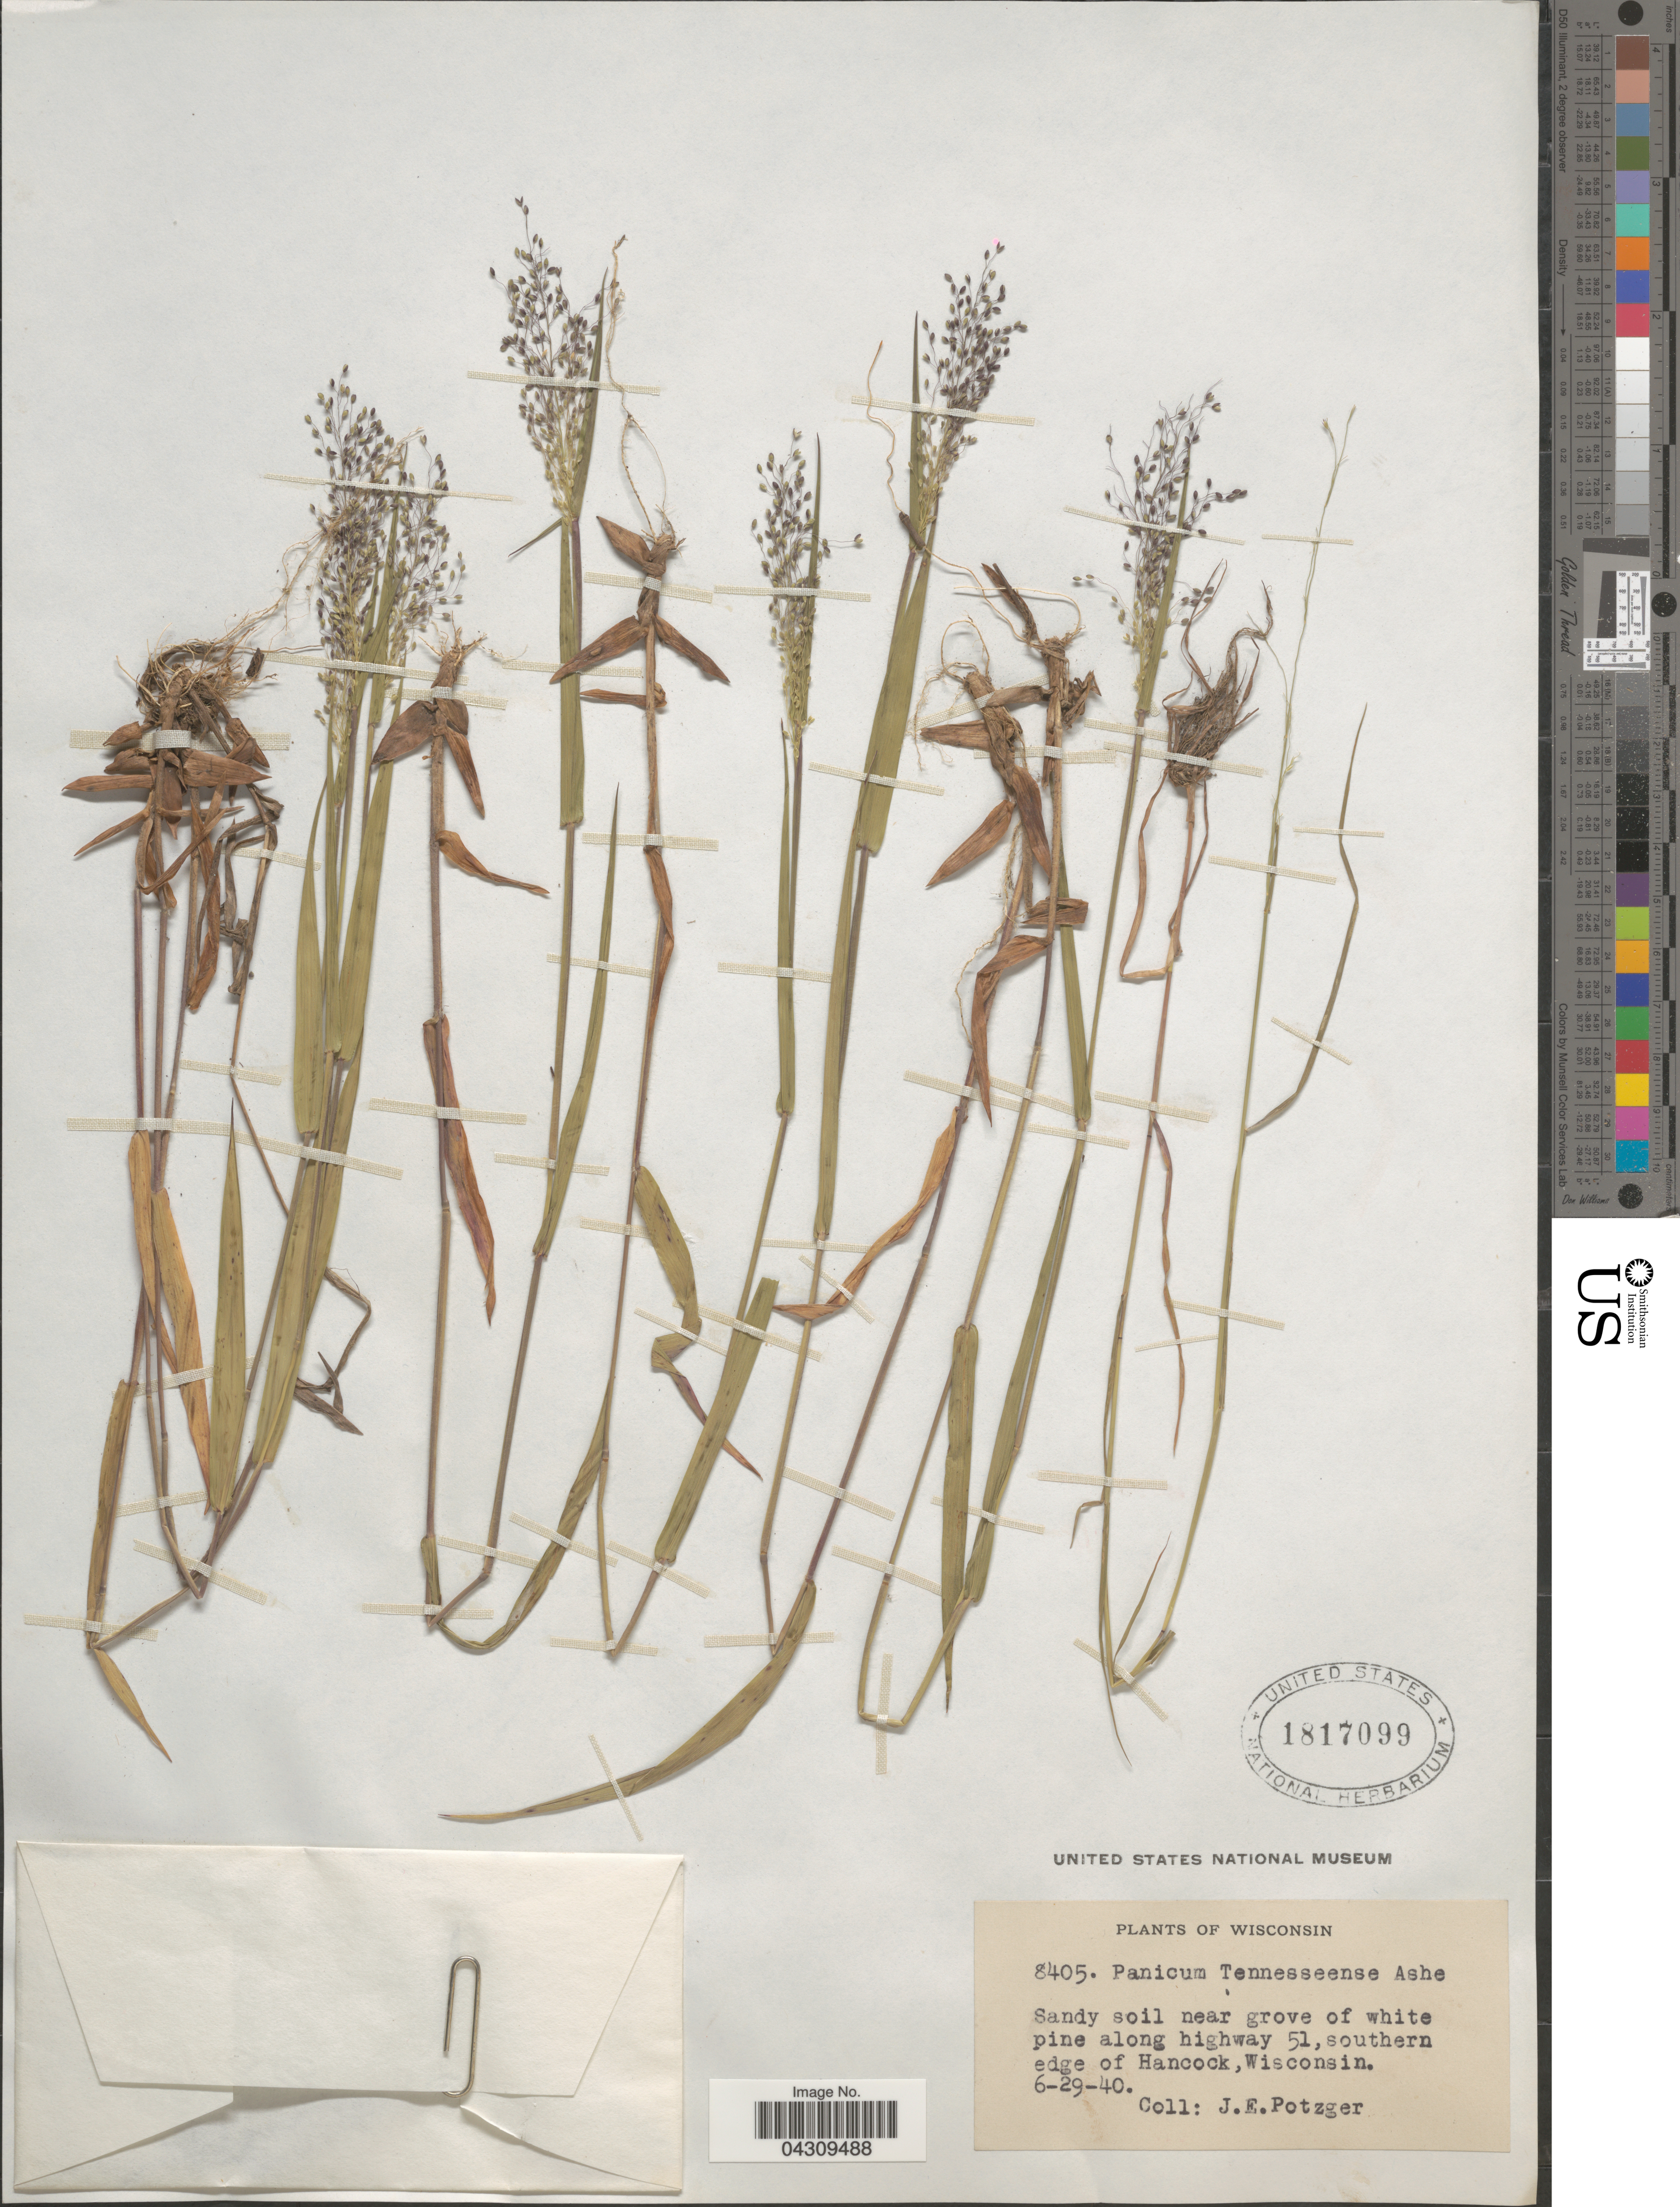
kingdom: Plantae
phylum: Tracheophyta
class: Liliopsida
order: Poales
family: Poaceae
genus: Dichanthelium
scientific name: Dichanthelium acuminatum var. acuminatum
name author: (Sw.) Gould & C.A. Clark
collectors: J. Potzger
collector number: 8405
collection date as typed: Transcribed d/m/y: 29/6/40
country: United States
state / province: Wisconsin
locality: Sandy soil near grove of white pine along highway 51, southern edge of Hancock.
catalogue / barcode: US 1817099